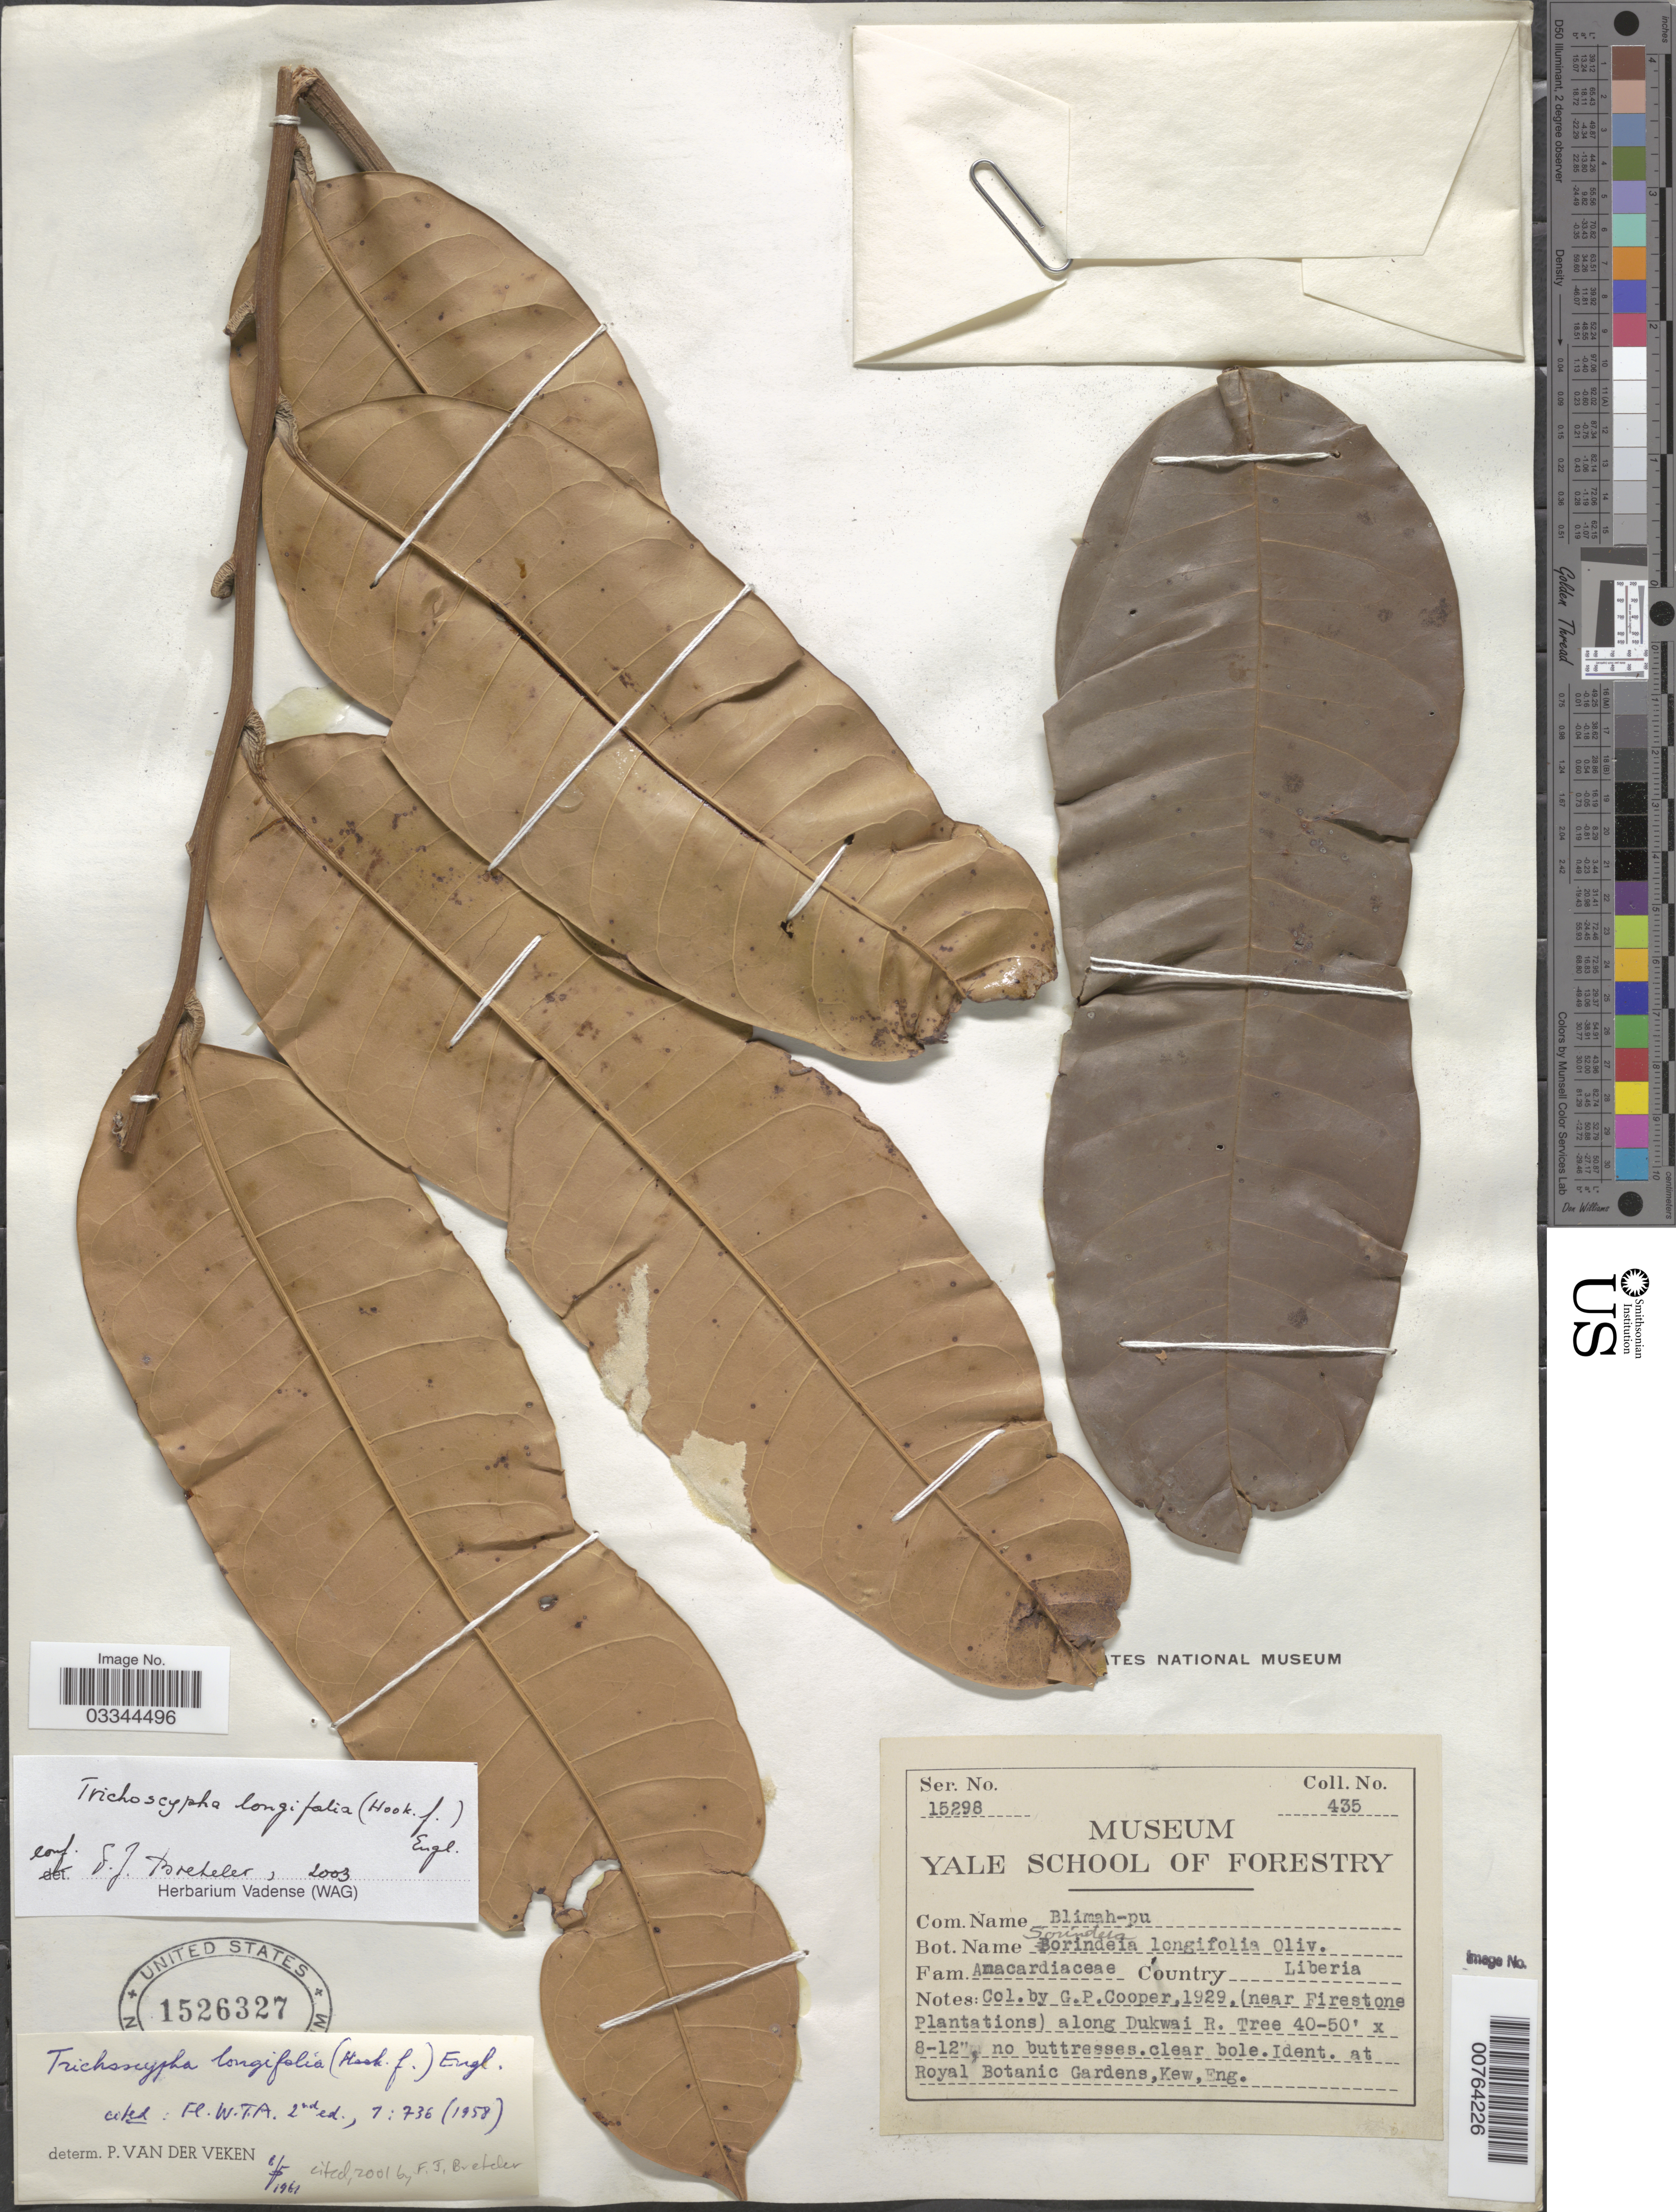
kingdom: Plantae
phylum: Tracheophyta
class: Magnoliopsida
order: Sapindales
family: Anacardiaceae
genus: Trichoscypha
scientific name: Trichoscypha longifolia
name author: (Hook. f.) Engl.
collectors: G. Cooper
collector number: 435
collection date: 1929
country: Liberia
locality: (Near Firestone Plantations) along Dukwai R.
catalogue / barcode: US 1526327